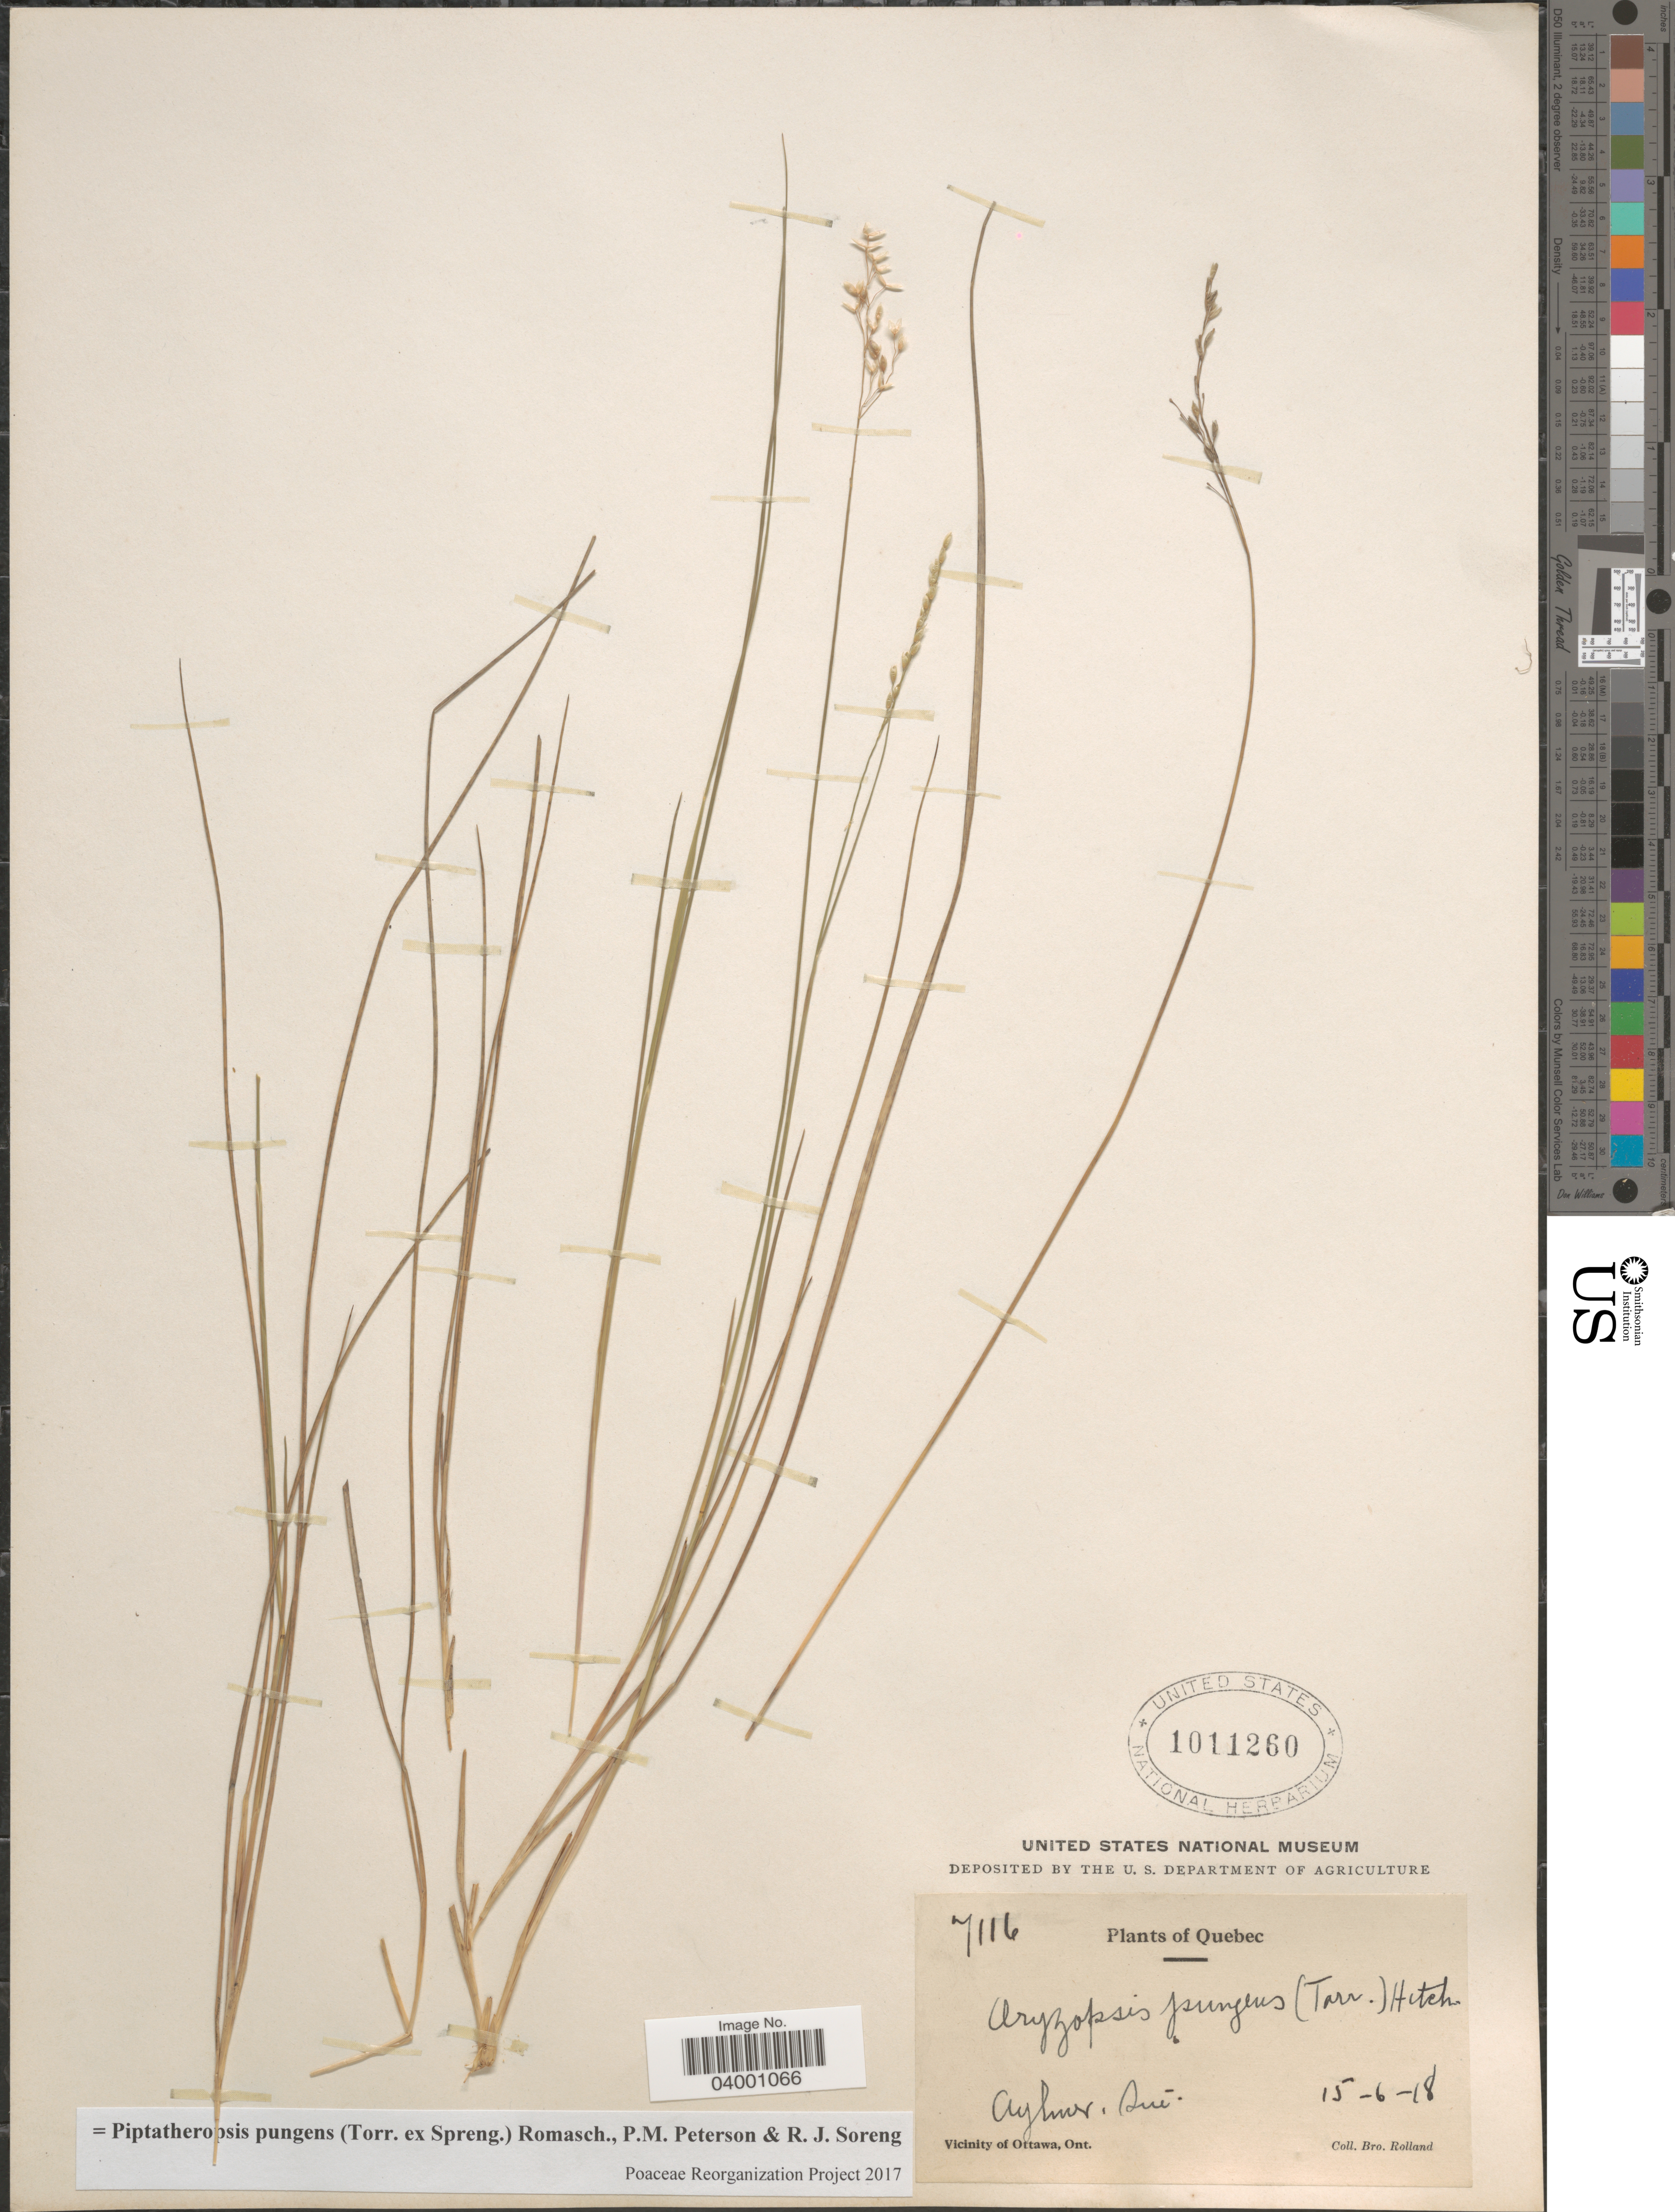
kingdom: Plantae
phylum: Tracheophyta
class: Liliopsida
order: Poales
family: Poaceae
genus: Piptatheropsis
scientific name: Piptatheropsis pungens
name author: (Torr. ex Spreng.) Romasch. et al.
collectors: B. Rolland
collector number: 7116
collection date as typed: Transcribed d/m/y: 15/6/18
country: Canada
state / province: Ontario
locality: Vicinity of Ottawa.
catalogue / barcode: US 1011260